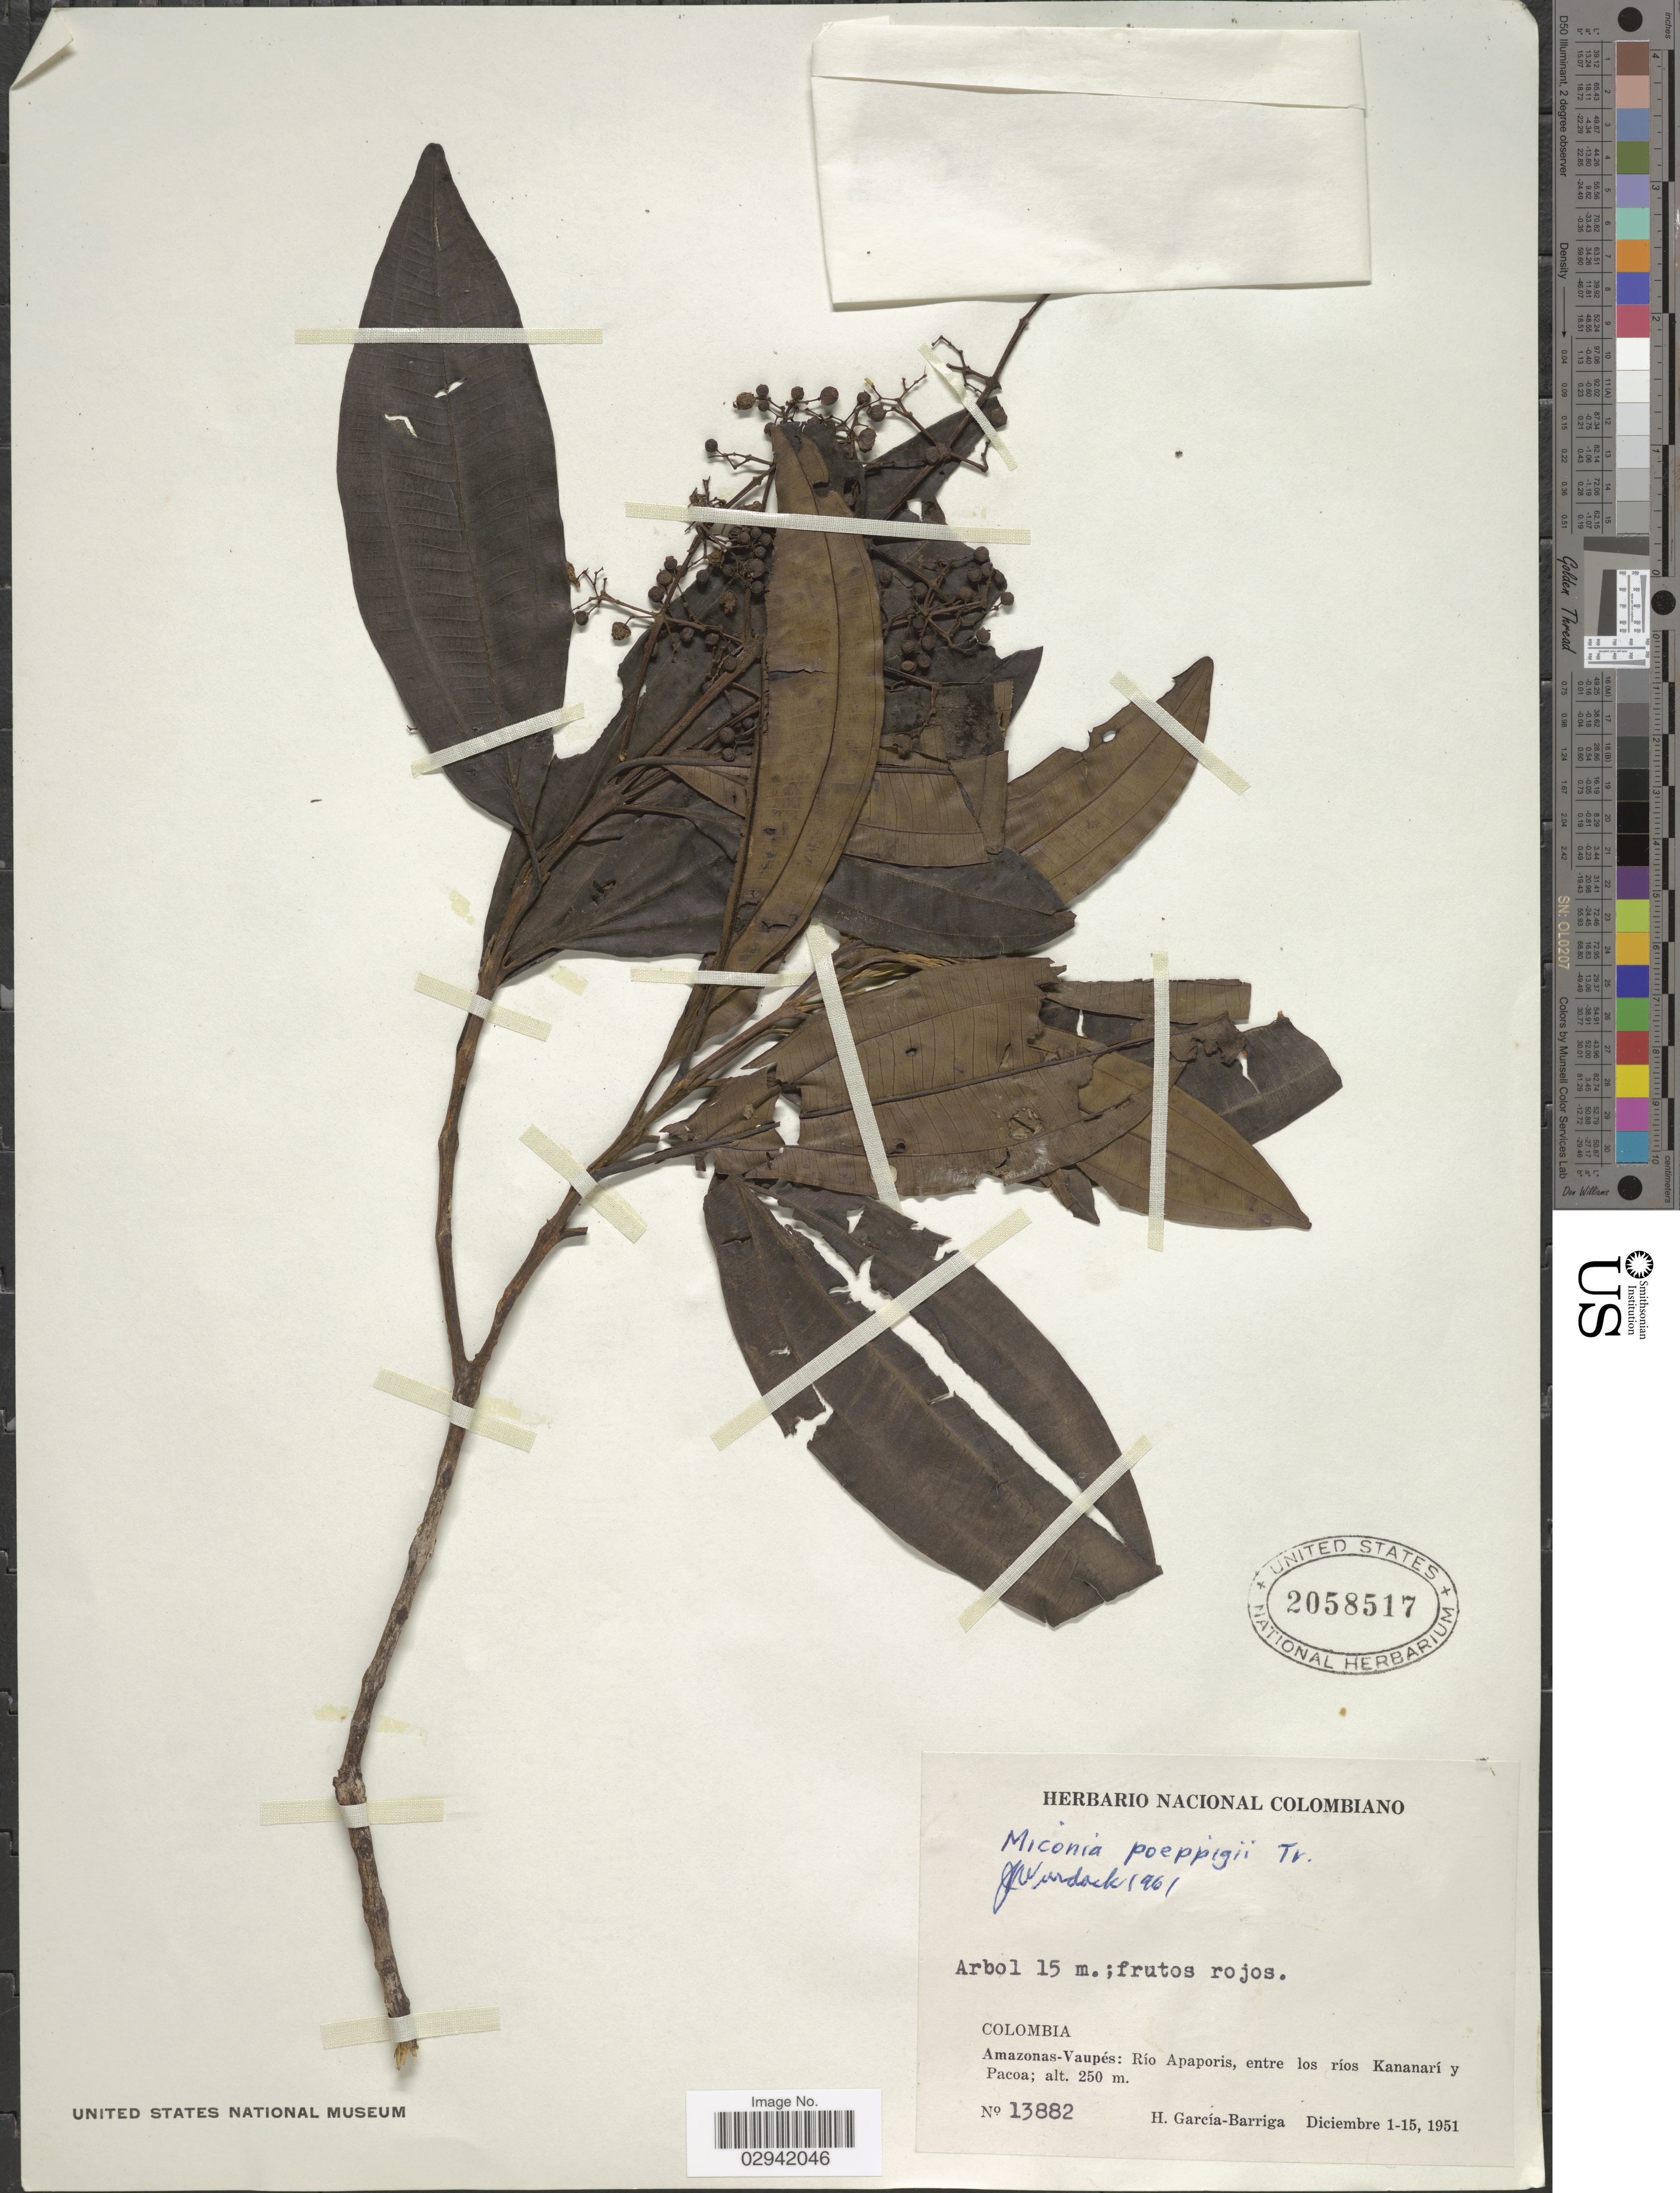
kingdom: Plantae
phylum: Tracheophyta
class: Magnoliopsida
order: Myrtales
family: Melastomataceae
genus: Miconia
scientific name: Miconia poeppigii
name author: Triana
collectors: H. García Barriga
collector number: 13882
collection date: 1951-12-01/1951-12-15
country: Colombia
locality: Amazonas-Vaupés: Río Apaporis, entre los ríos Kananarí y Pacoa.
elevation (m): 250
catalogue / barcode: US 2058517